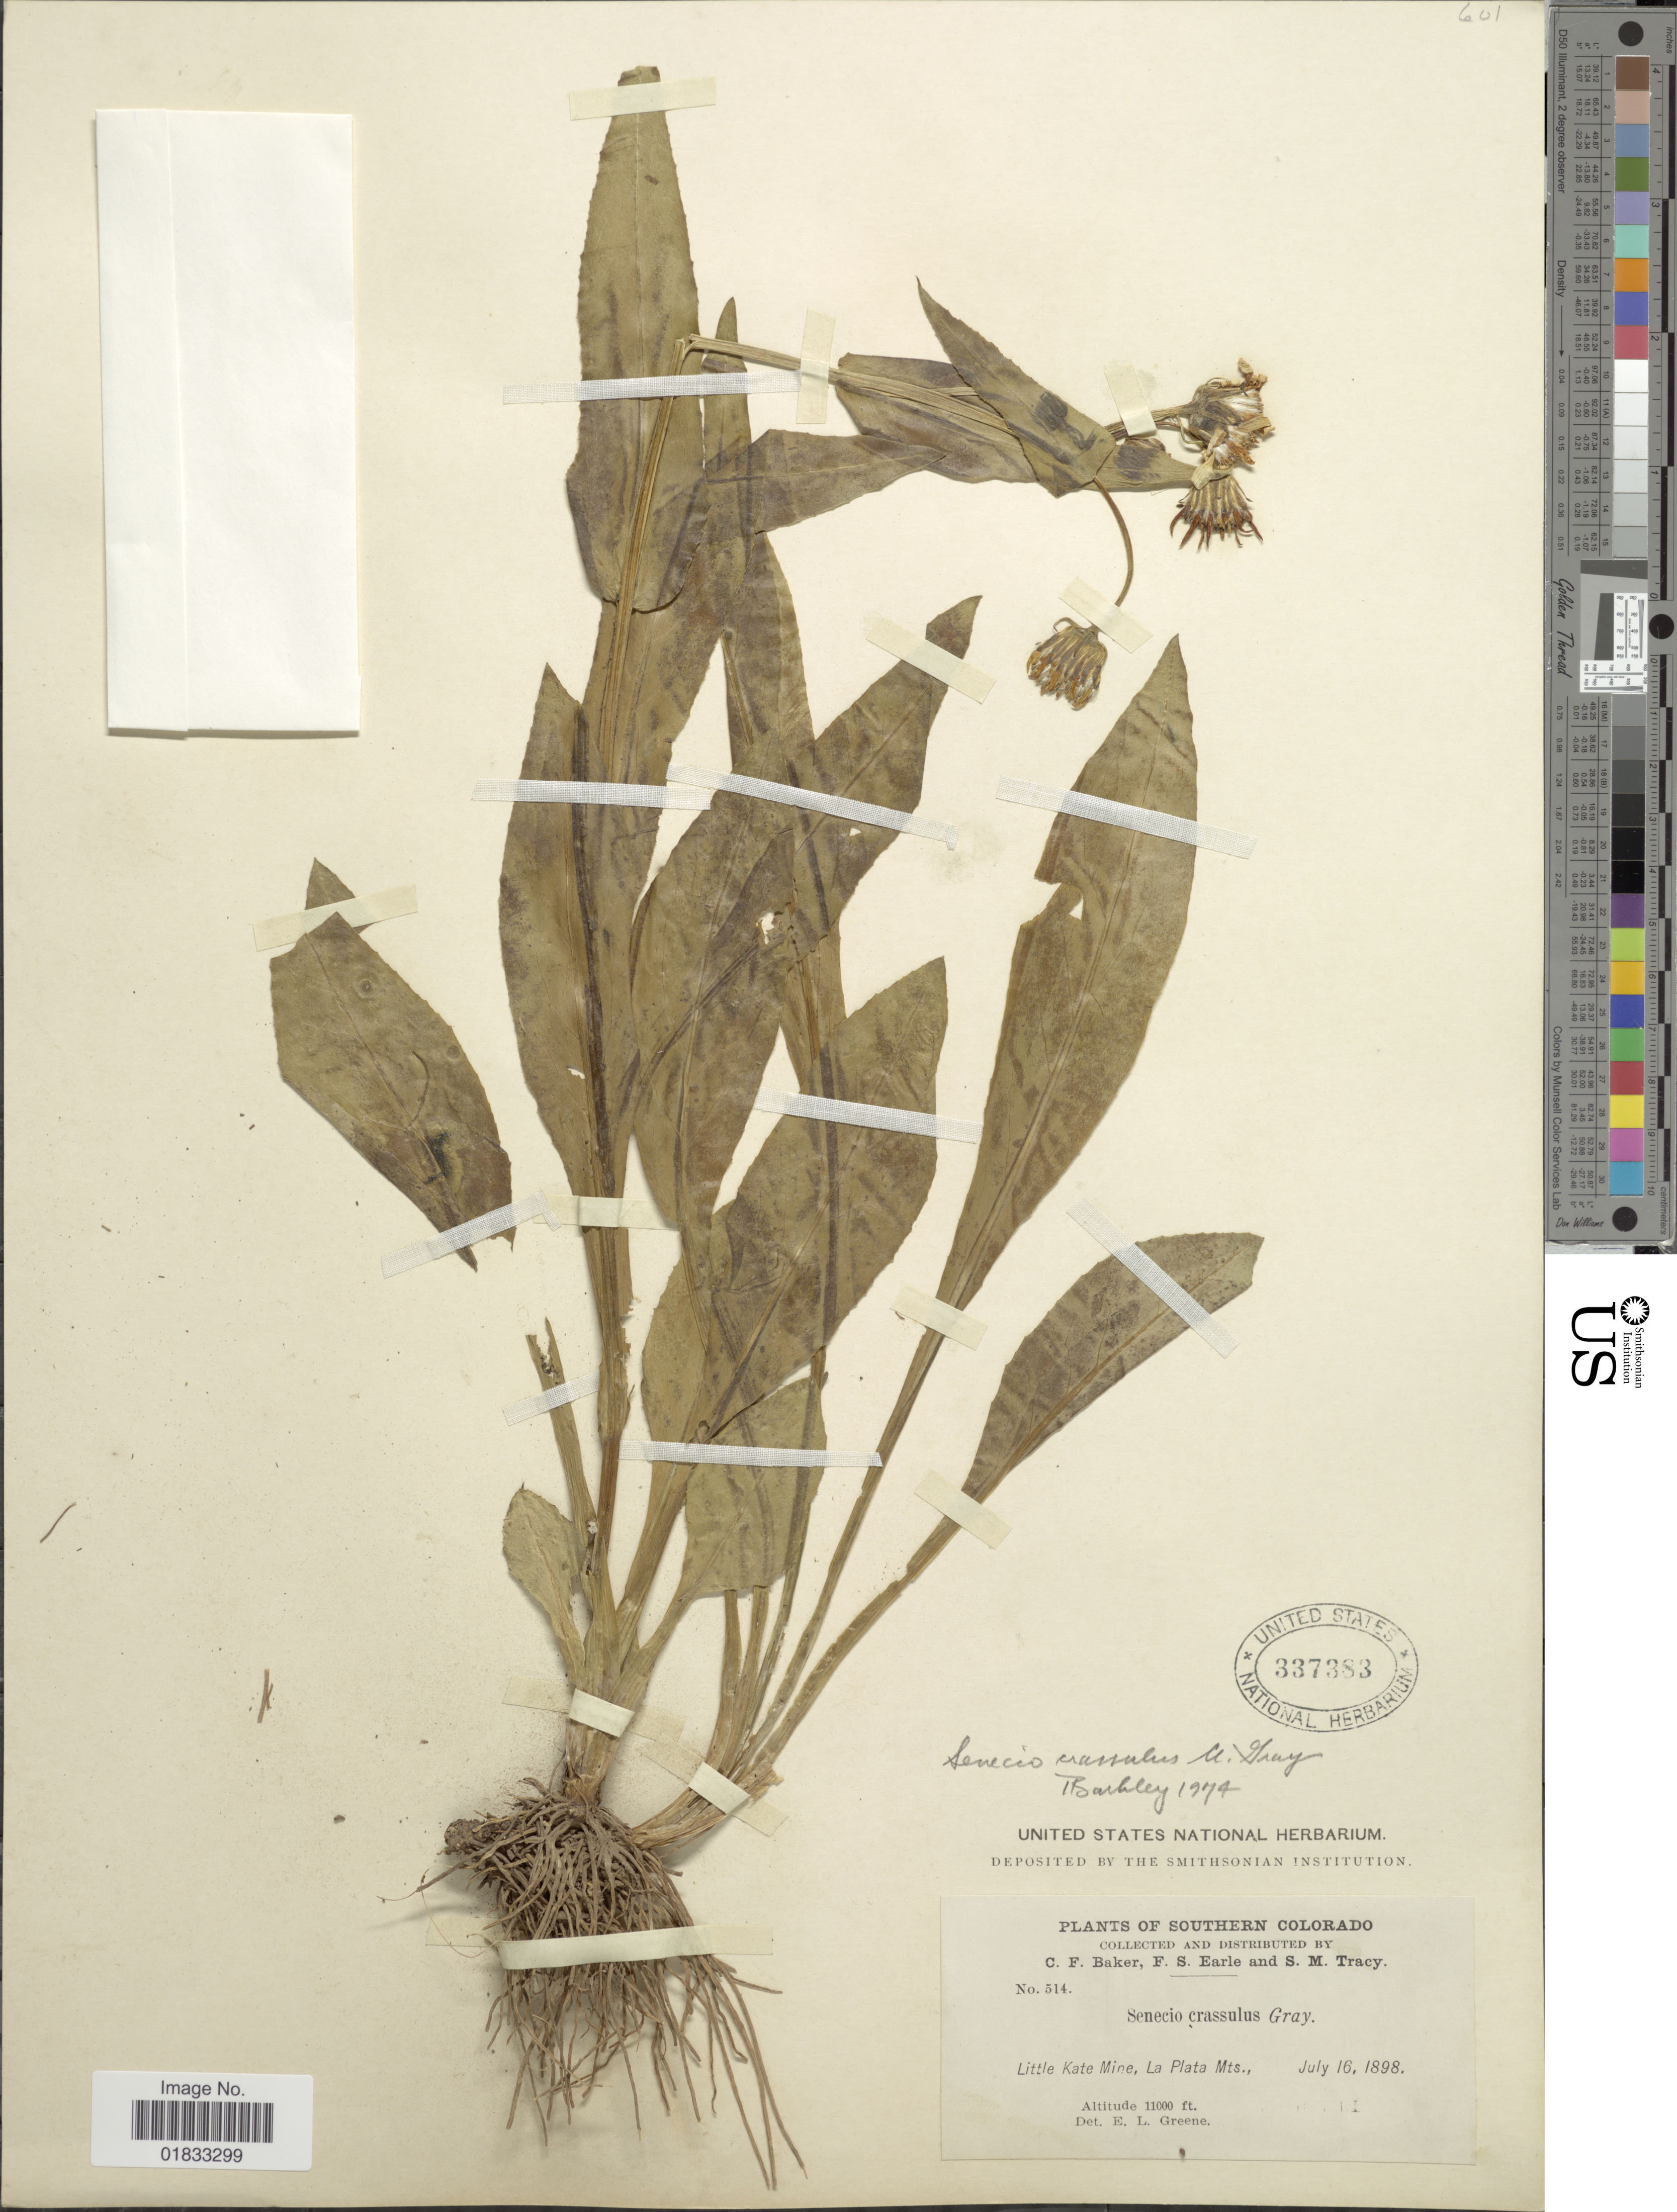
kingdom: Plantae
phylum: Tracheophyta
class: Magnoliopsida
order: Asterales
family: Asteraceae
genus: Senecio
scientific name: Senecio crassulus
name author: A. Gray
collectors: C. F. Baker, F. S. Earle & S. M. Tracy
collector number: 514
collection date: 1898-07-16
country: United States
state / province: Colorado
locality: Southern Colorado, Little Kate Mine, La Plata Mts.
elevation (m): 3353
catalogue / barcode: US 337383